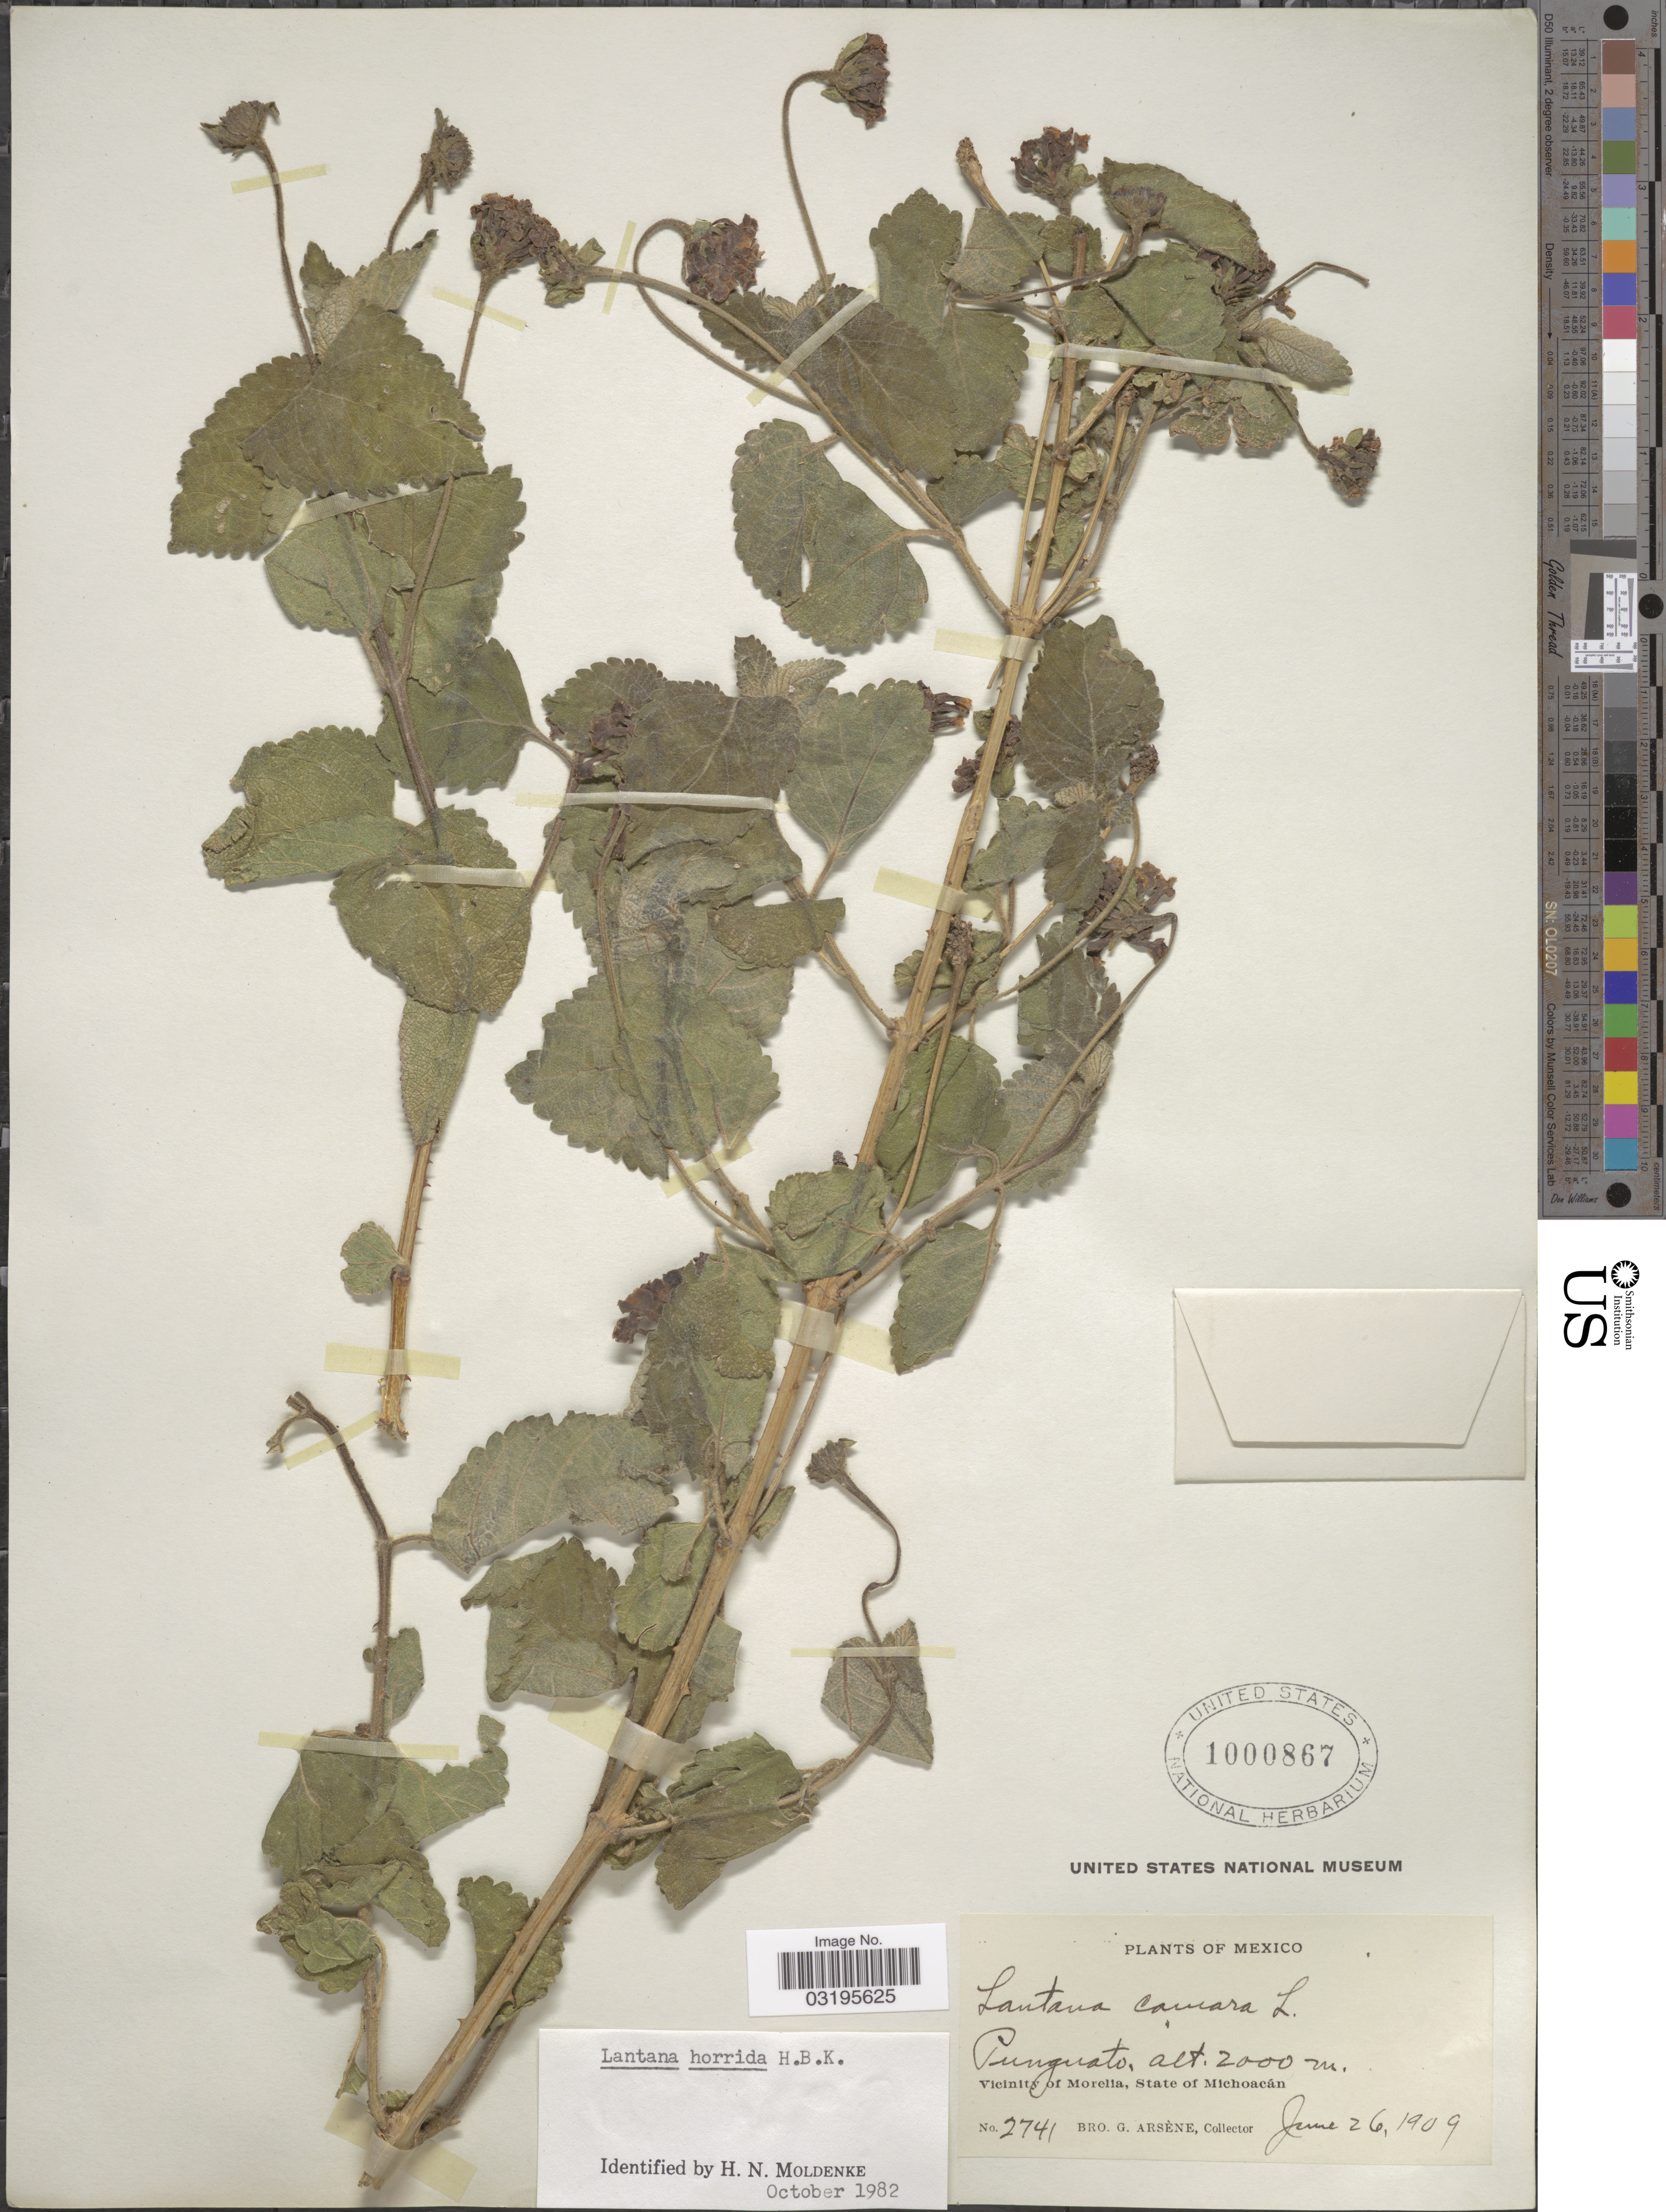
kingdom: Plantae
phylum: Tracheophyta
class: Magnoliopsida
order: Lamiales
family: Verbenaceae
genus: Lantana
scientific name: Lantana horrida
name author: Kunth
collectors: Bro. G. Arsène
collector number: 2741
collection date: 1909-06-26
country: Mexico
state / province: Michoacán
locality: Punguato, Vicinity of Morelia.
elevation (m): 2000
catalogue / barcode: US 1000867